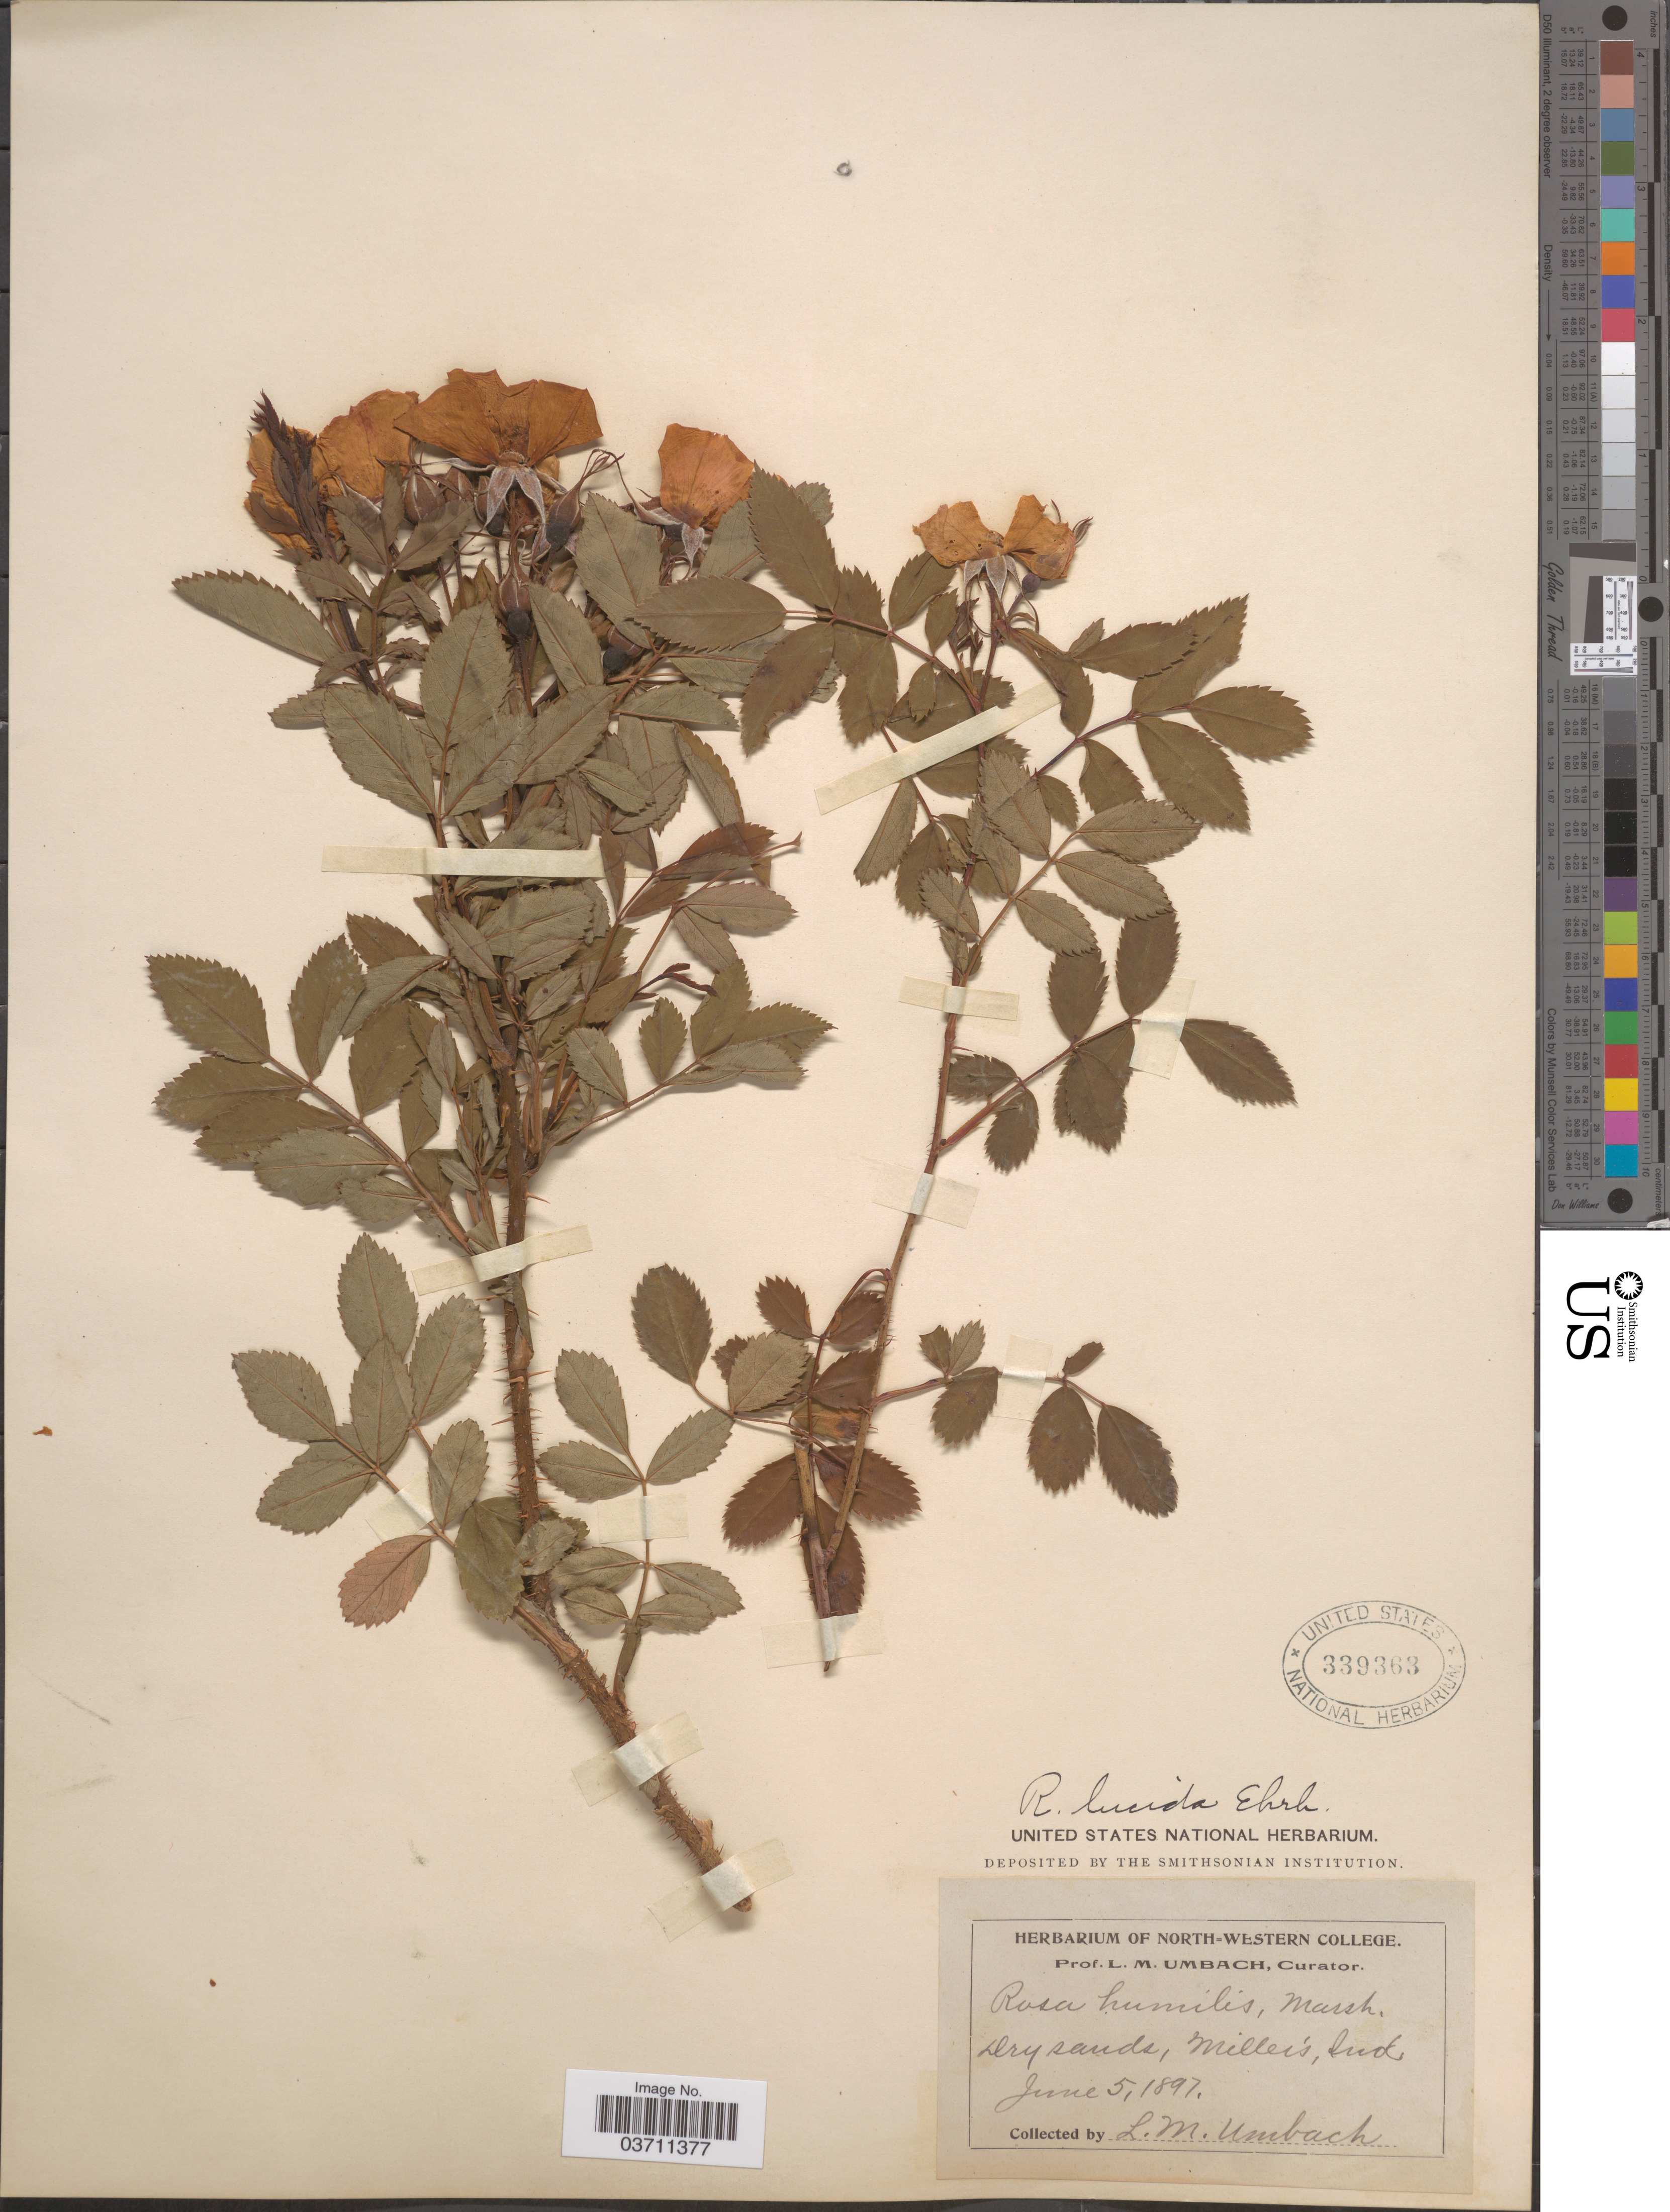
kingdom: Plantae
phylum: Tracheophyta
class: Magnoliopsida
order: Rosales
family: Rosaceae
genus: Rosa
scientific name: Rosa lucida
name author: Meehan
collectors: L. M. Umbach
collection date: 1897-06-05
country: United States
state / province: Indiana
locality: Miller's.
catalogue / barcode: US 339363